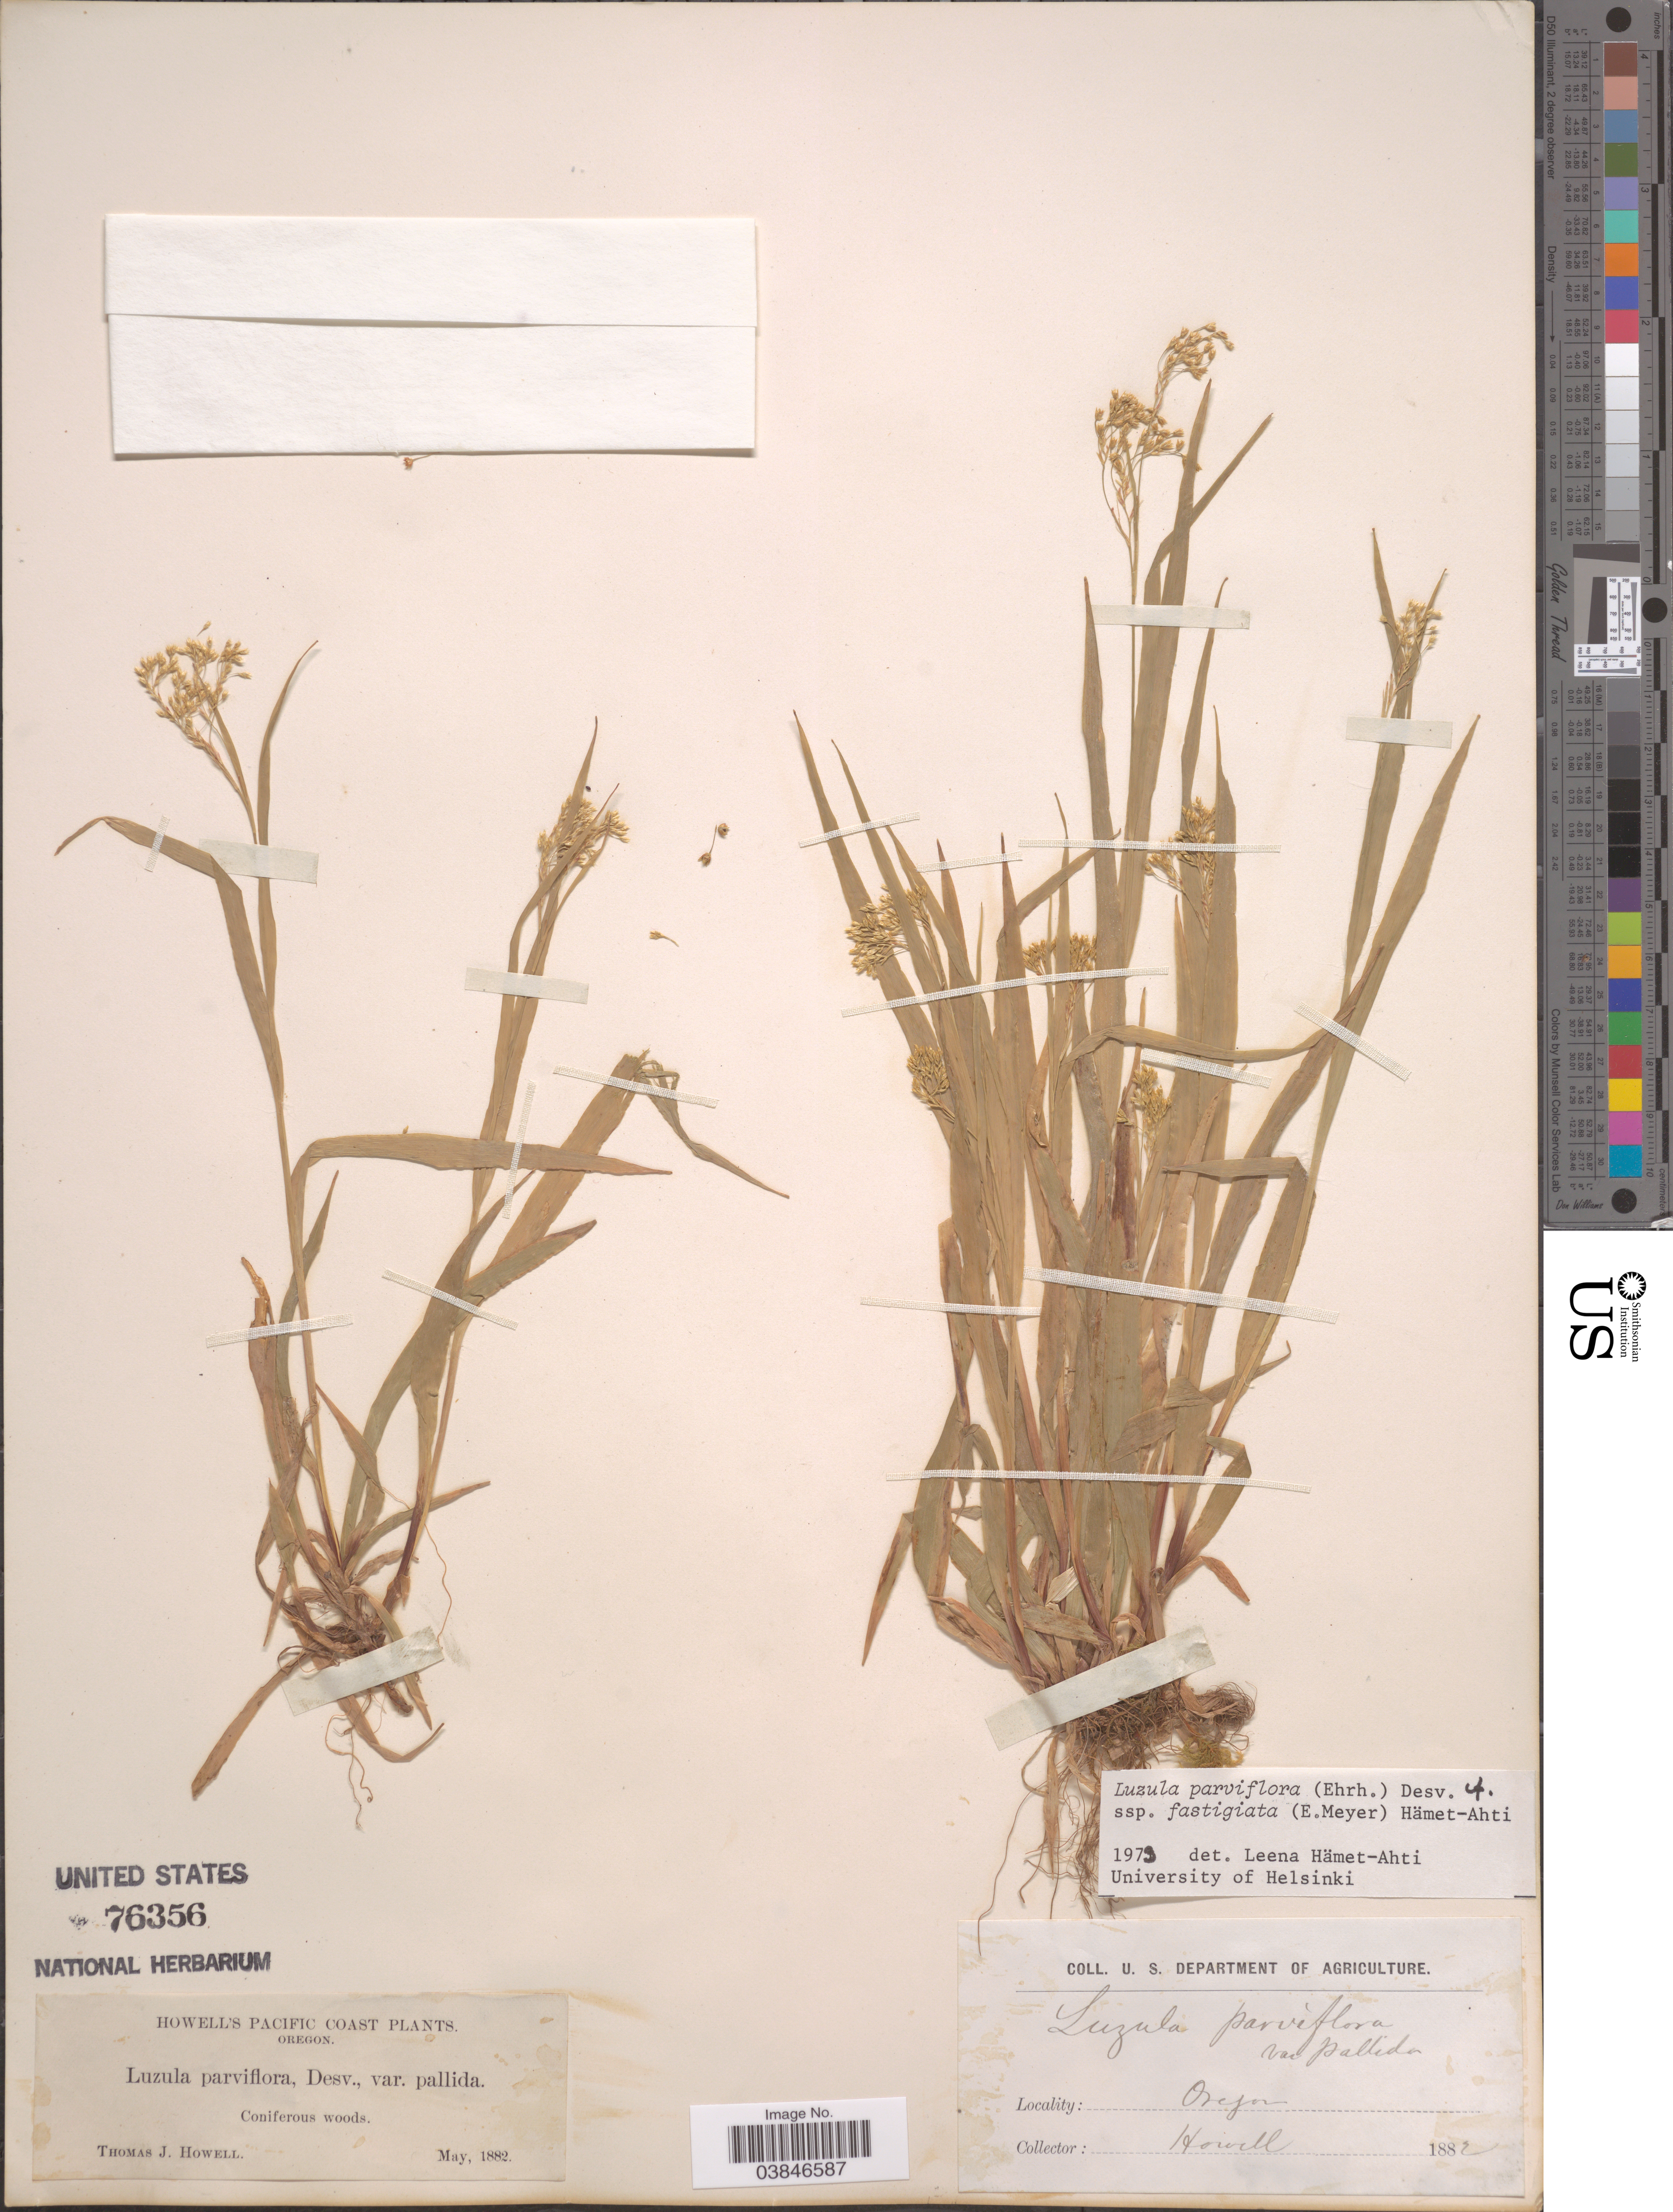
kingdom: Plantae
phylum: Tracheophyta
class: Liliopsida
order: Poales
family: Juncaceae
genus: Luzula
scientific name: Luzula parviflora subsp. fastigiata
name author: Buchenau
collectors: T. J. Howell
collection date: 1882-05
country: United States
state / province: Oregon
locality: Pacific Coast. Coniferous woods.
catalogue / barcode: US 76356